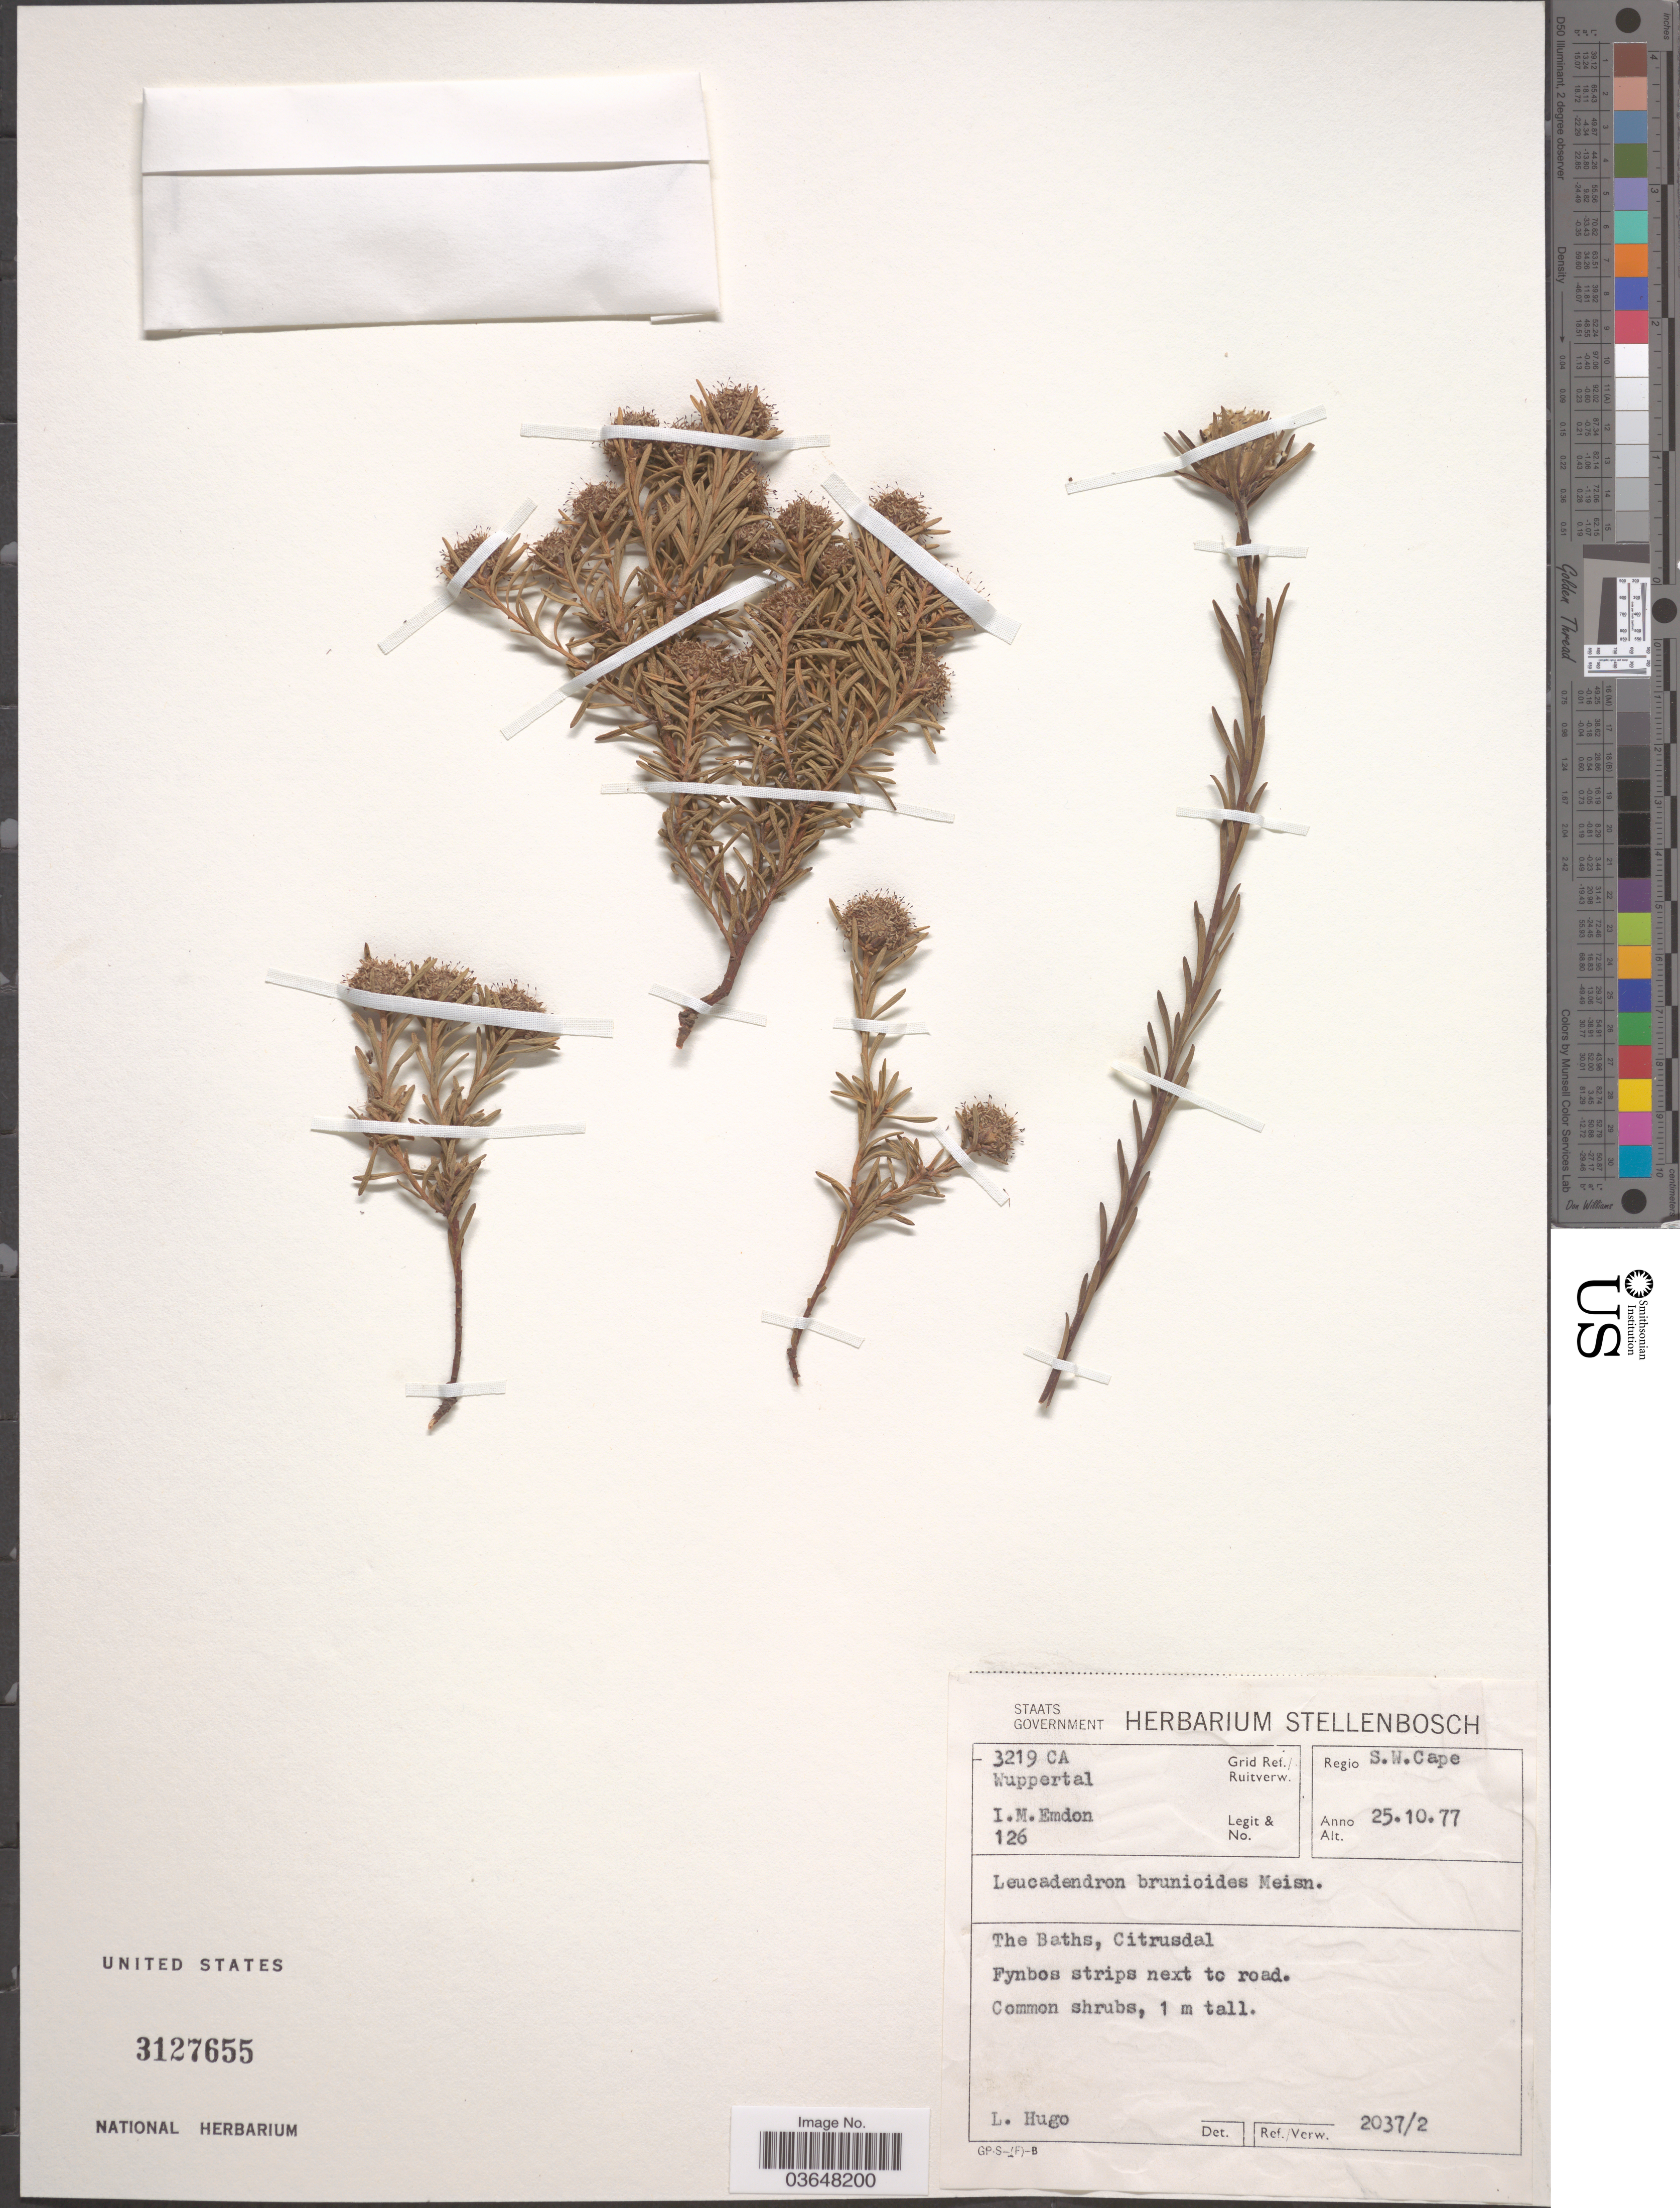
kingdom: Plantae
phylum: Tracheophyta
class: Magnoliopsida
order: Proteales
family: Proteaceae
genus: Leucadendron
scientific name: Leucadendron brunioides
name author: Meisn.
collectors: I. Emdon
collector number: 126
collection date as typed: Transcribed d/m/y: 25/10/77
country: South Africa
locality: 3219 CA Wuppertal Grid Ref./Ruitverw. Regio S.W. Cape. The Baths, Citrusdal.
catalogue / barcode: US 3127655